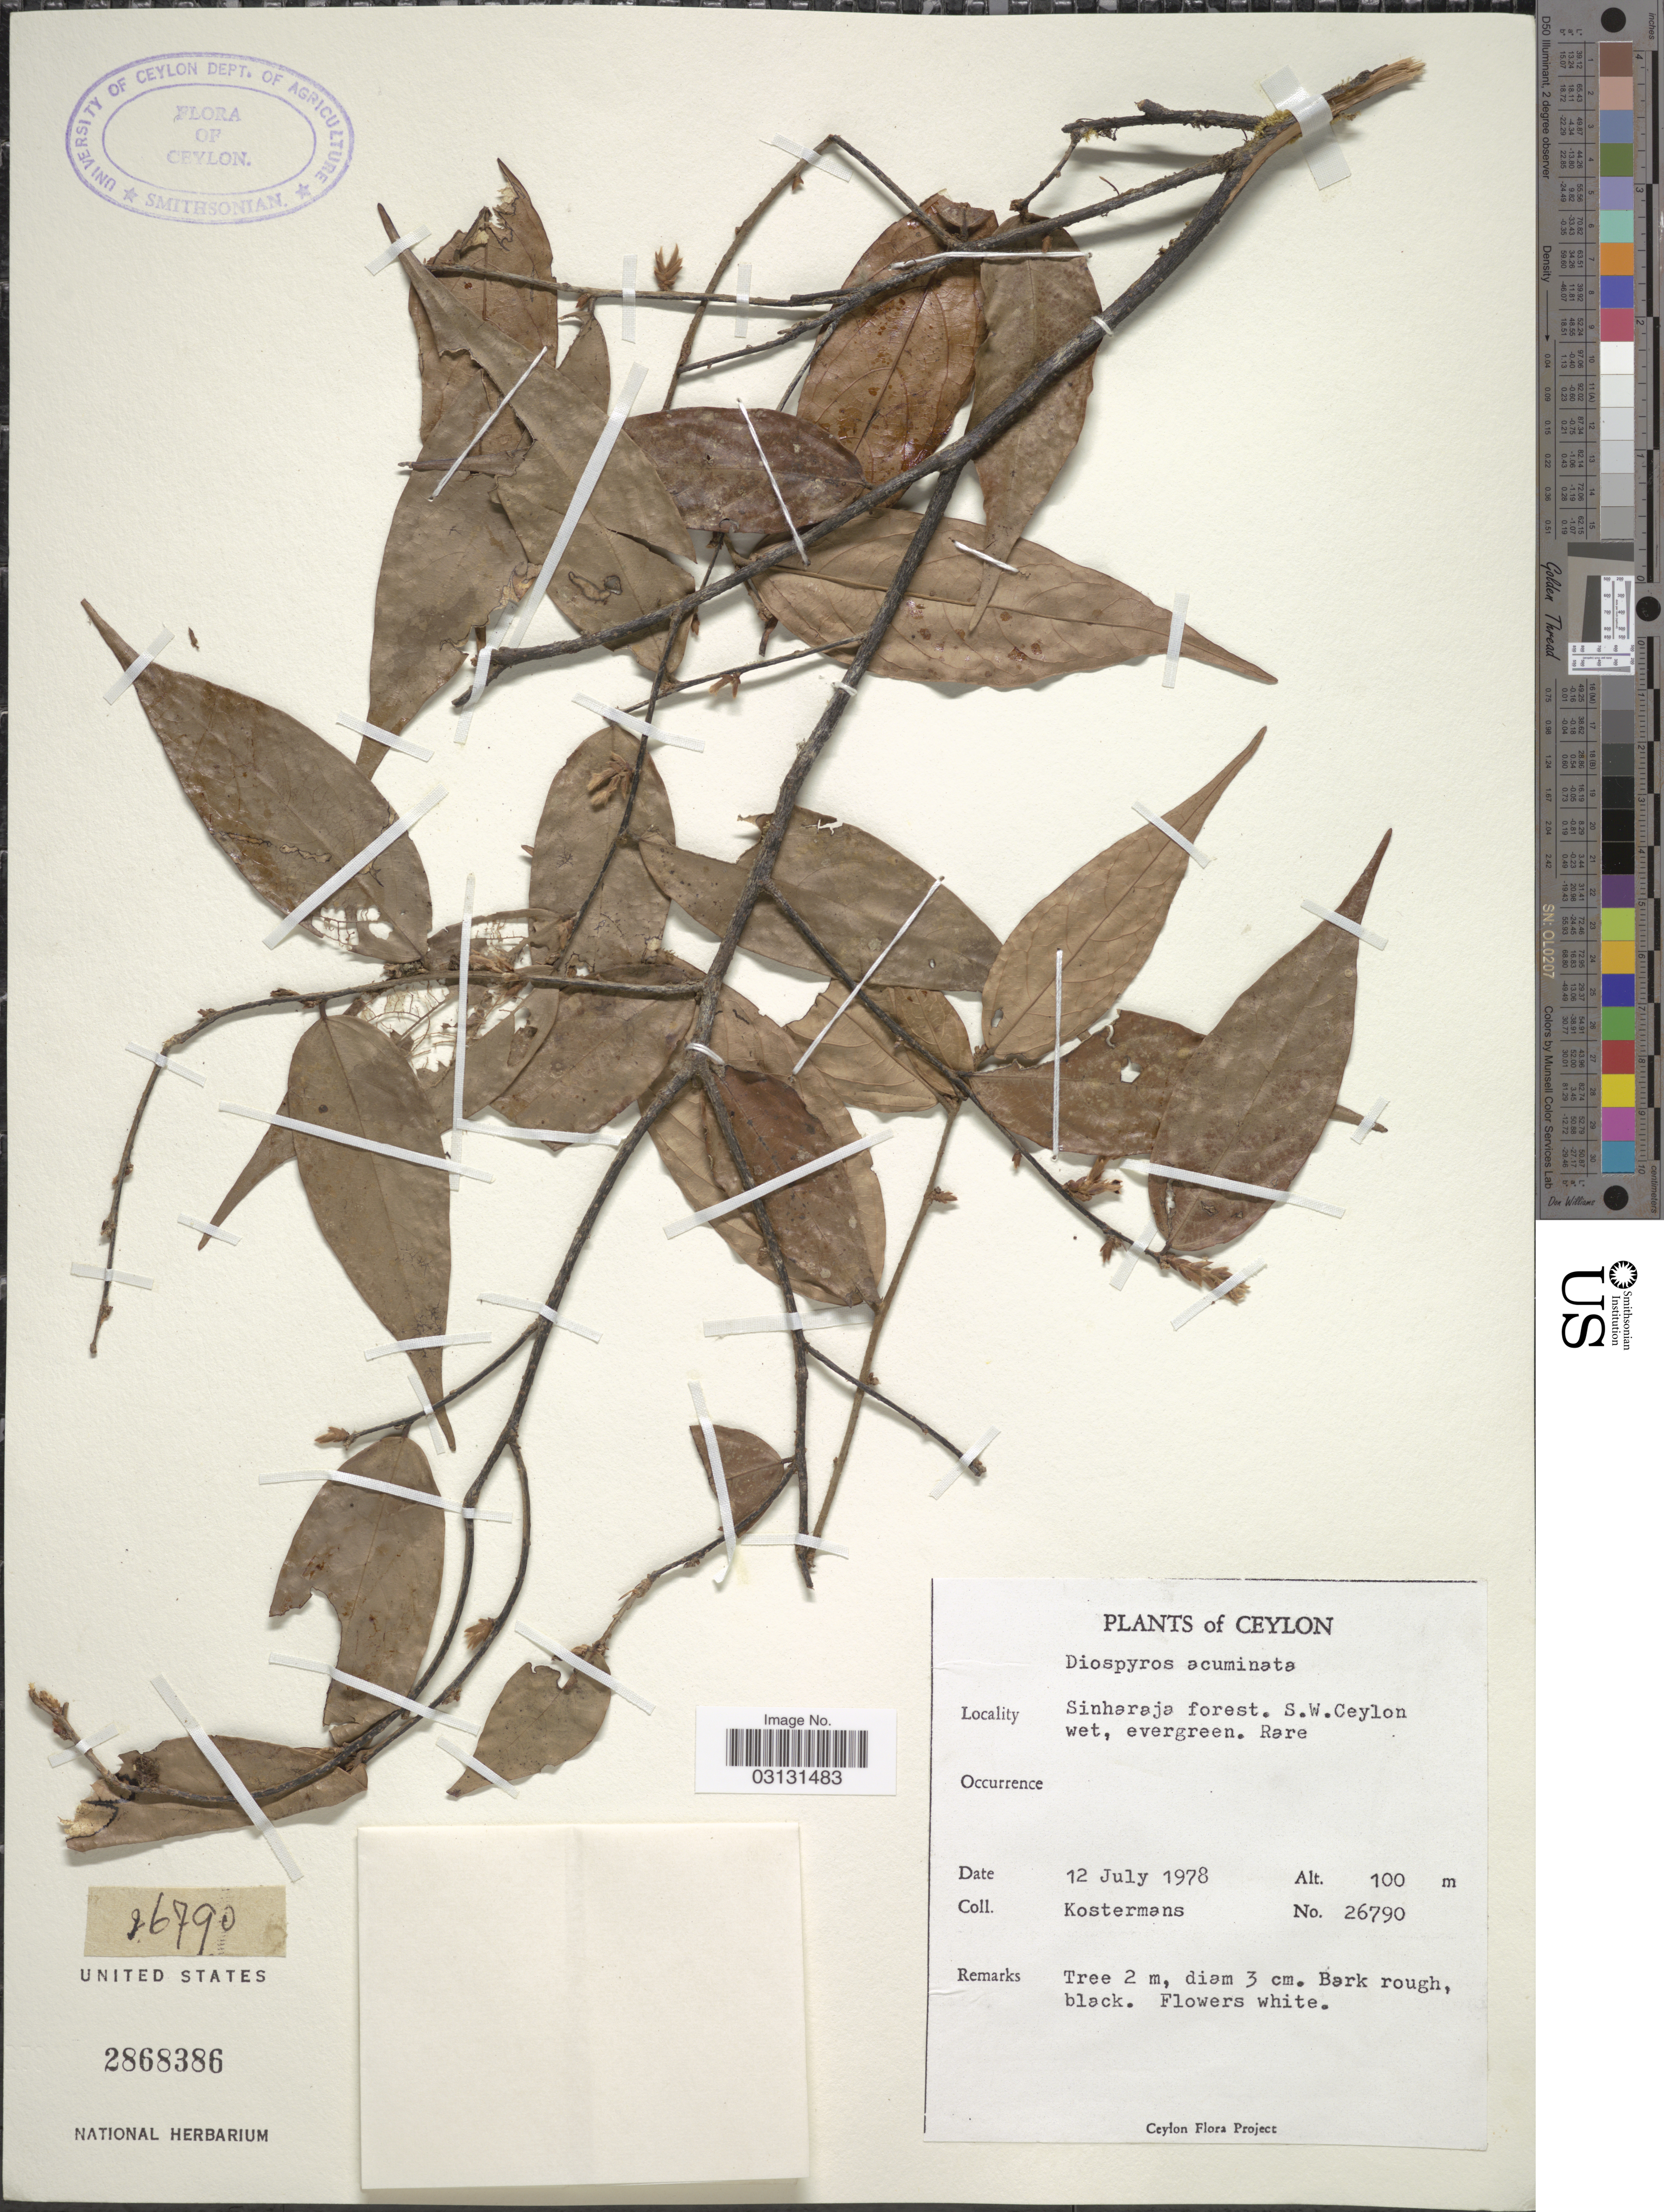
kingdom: Plantae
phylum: Tracheophyta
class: Magnoliopsida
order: Ericales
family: Ebenaceae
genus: Diospyros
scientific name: Diospyros acuminata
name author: (Thwaites) Kosterm.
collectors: Kostermans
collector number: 26790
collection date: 1978-07-12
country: Sri Lanka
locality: Ceylon. Sinharaja forest. S.W. Ceylon.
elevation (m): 100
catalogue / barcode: US 2868386